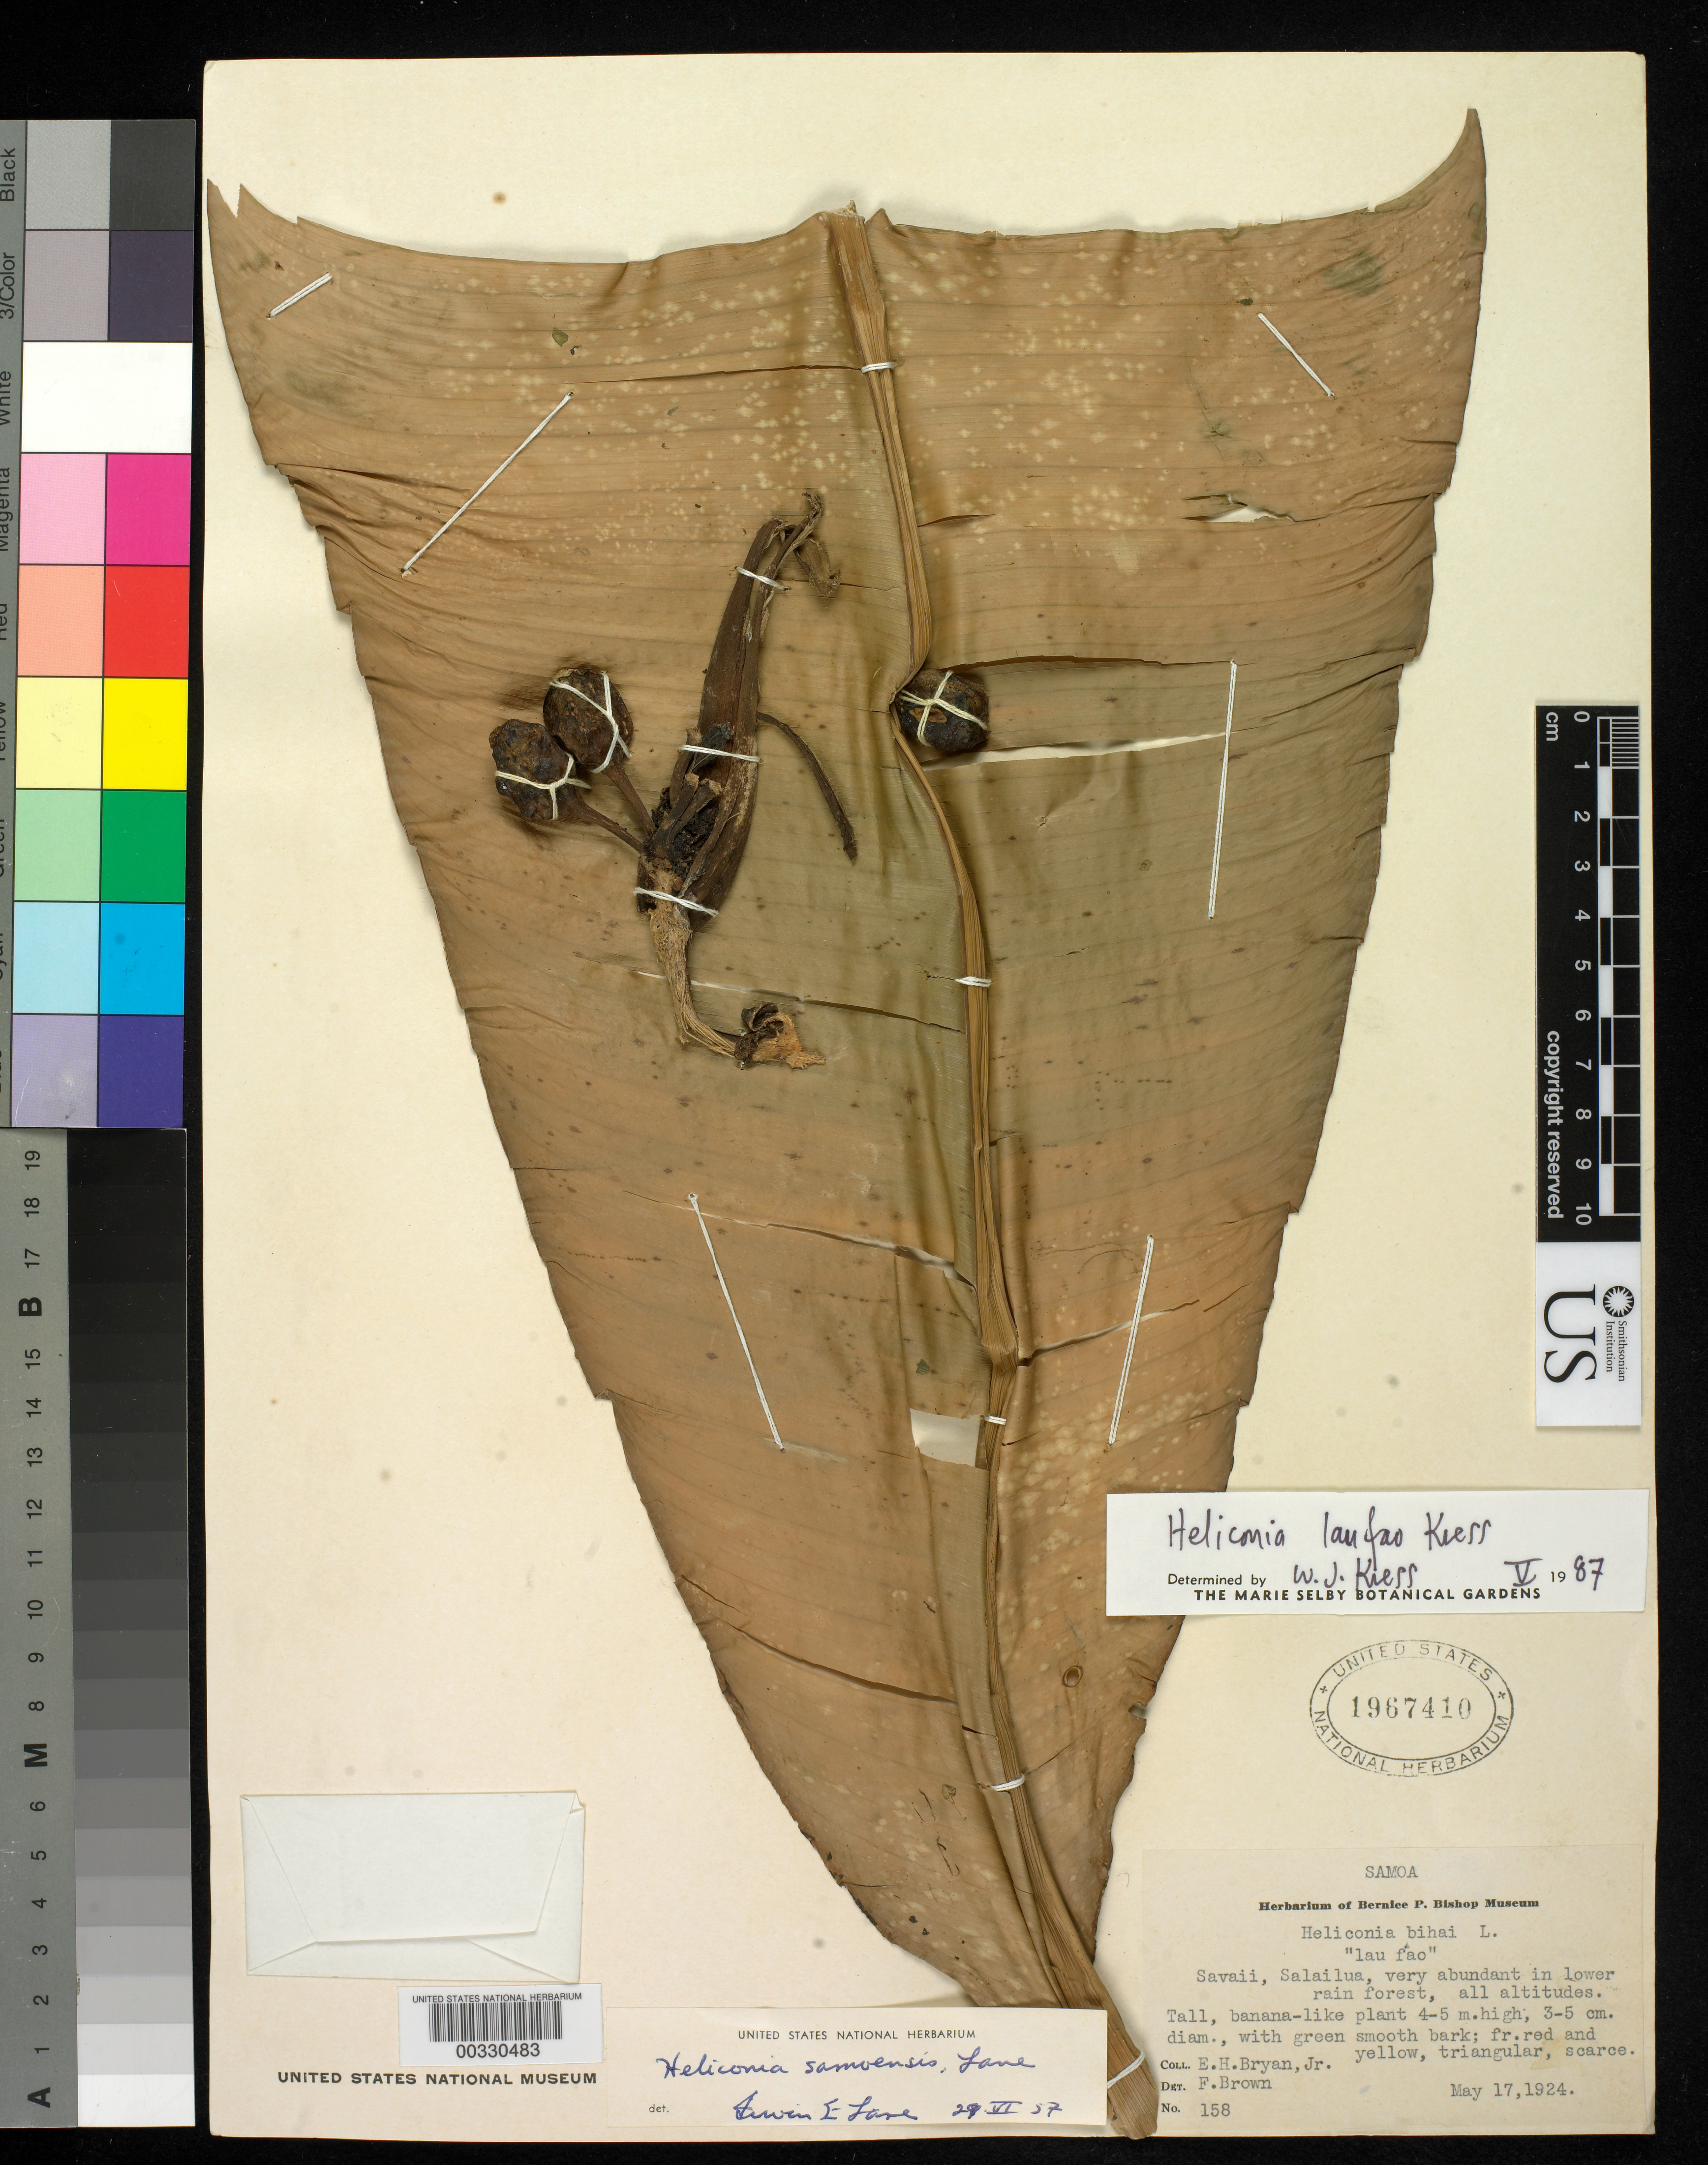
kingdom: Plantae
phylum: Tracheophyta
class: Liliopsida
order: Zingiberales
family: Heliconiaceae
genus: Heliconia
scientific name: Heliconia laufao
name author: W.J. Kress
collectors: E. Bryan Jr.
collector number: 158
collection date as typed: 17 May 1924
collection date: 1924-05-17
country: Samoa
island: Savai'i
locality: Savaii, Salailua.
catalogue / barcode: US 1967410